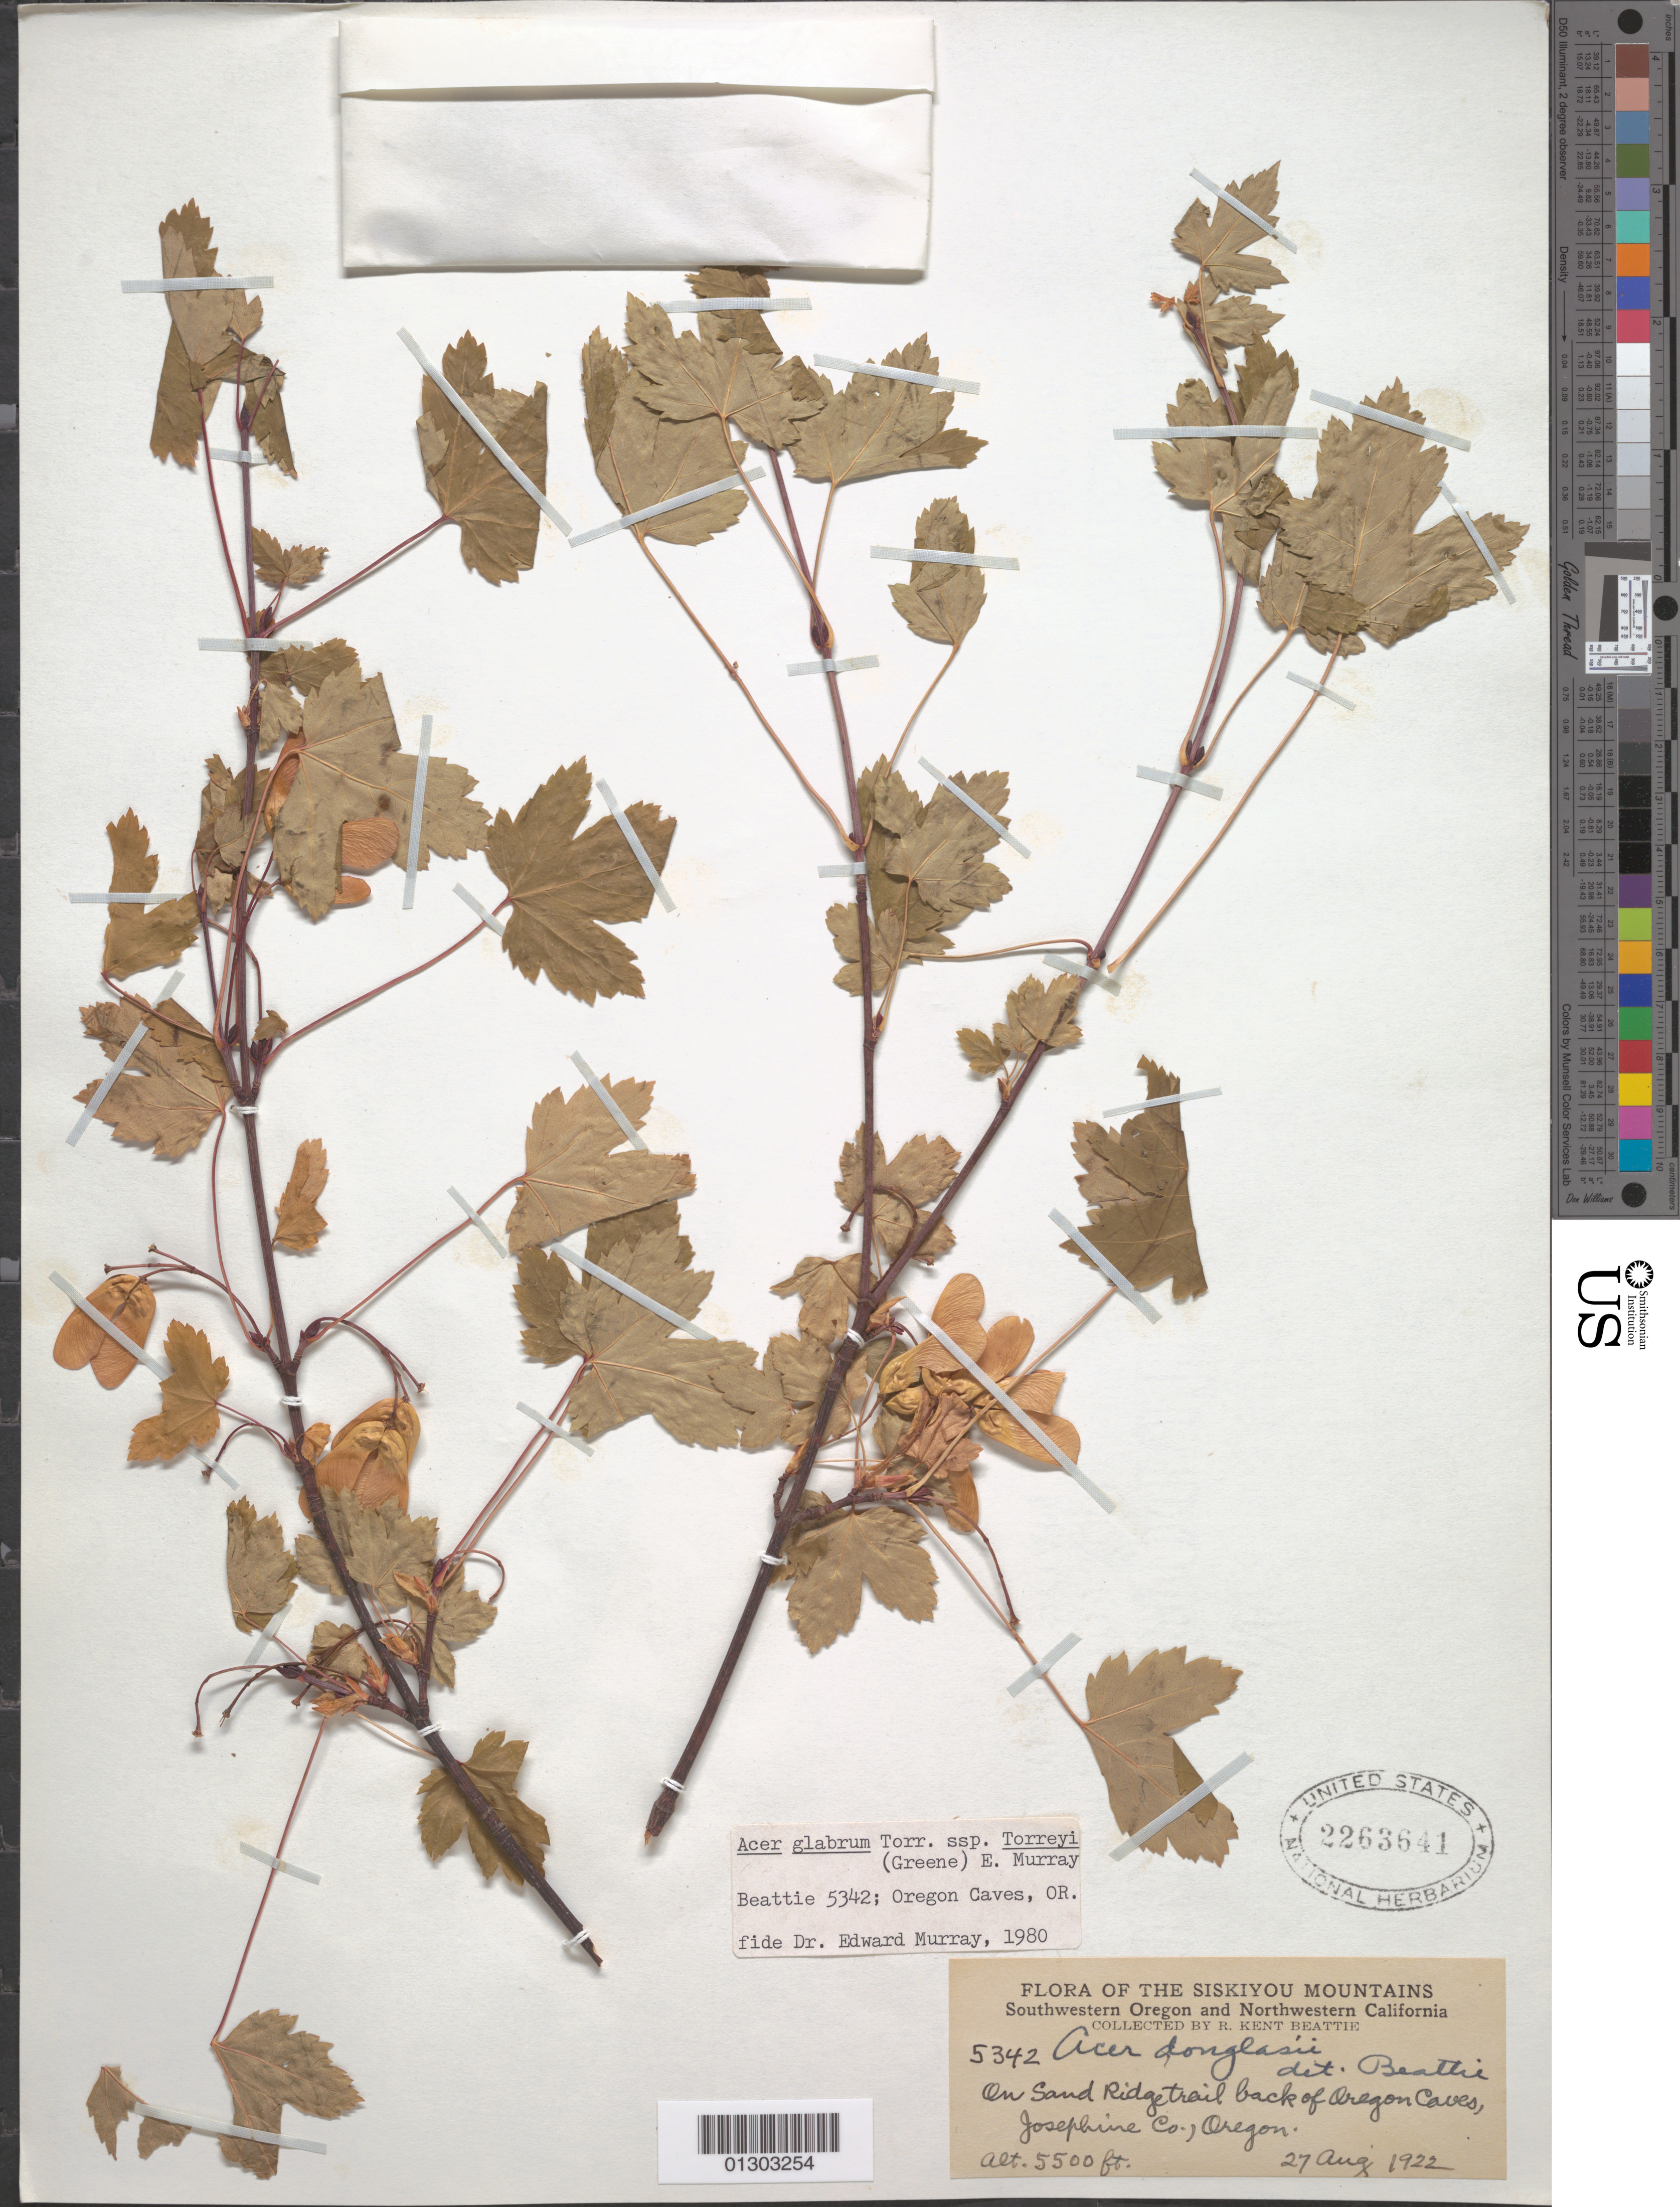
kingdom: Plantae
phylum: Tracheophyta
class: Magnoliopsida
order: Sapindales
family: Sapindaceae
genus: Acer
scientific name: Acer glabrum subsp. torreyi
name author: (Greene) A.E. Murray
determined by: Murray, Edward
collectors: R. K. Beattie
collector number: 5342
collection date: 1922-08-27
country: United States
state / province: Oregon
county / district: Josephine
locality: Josephine County, Sand Ridge Trail back of Oregon Caves.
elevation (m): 1676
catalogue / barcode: US 2263641